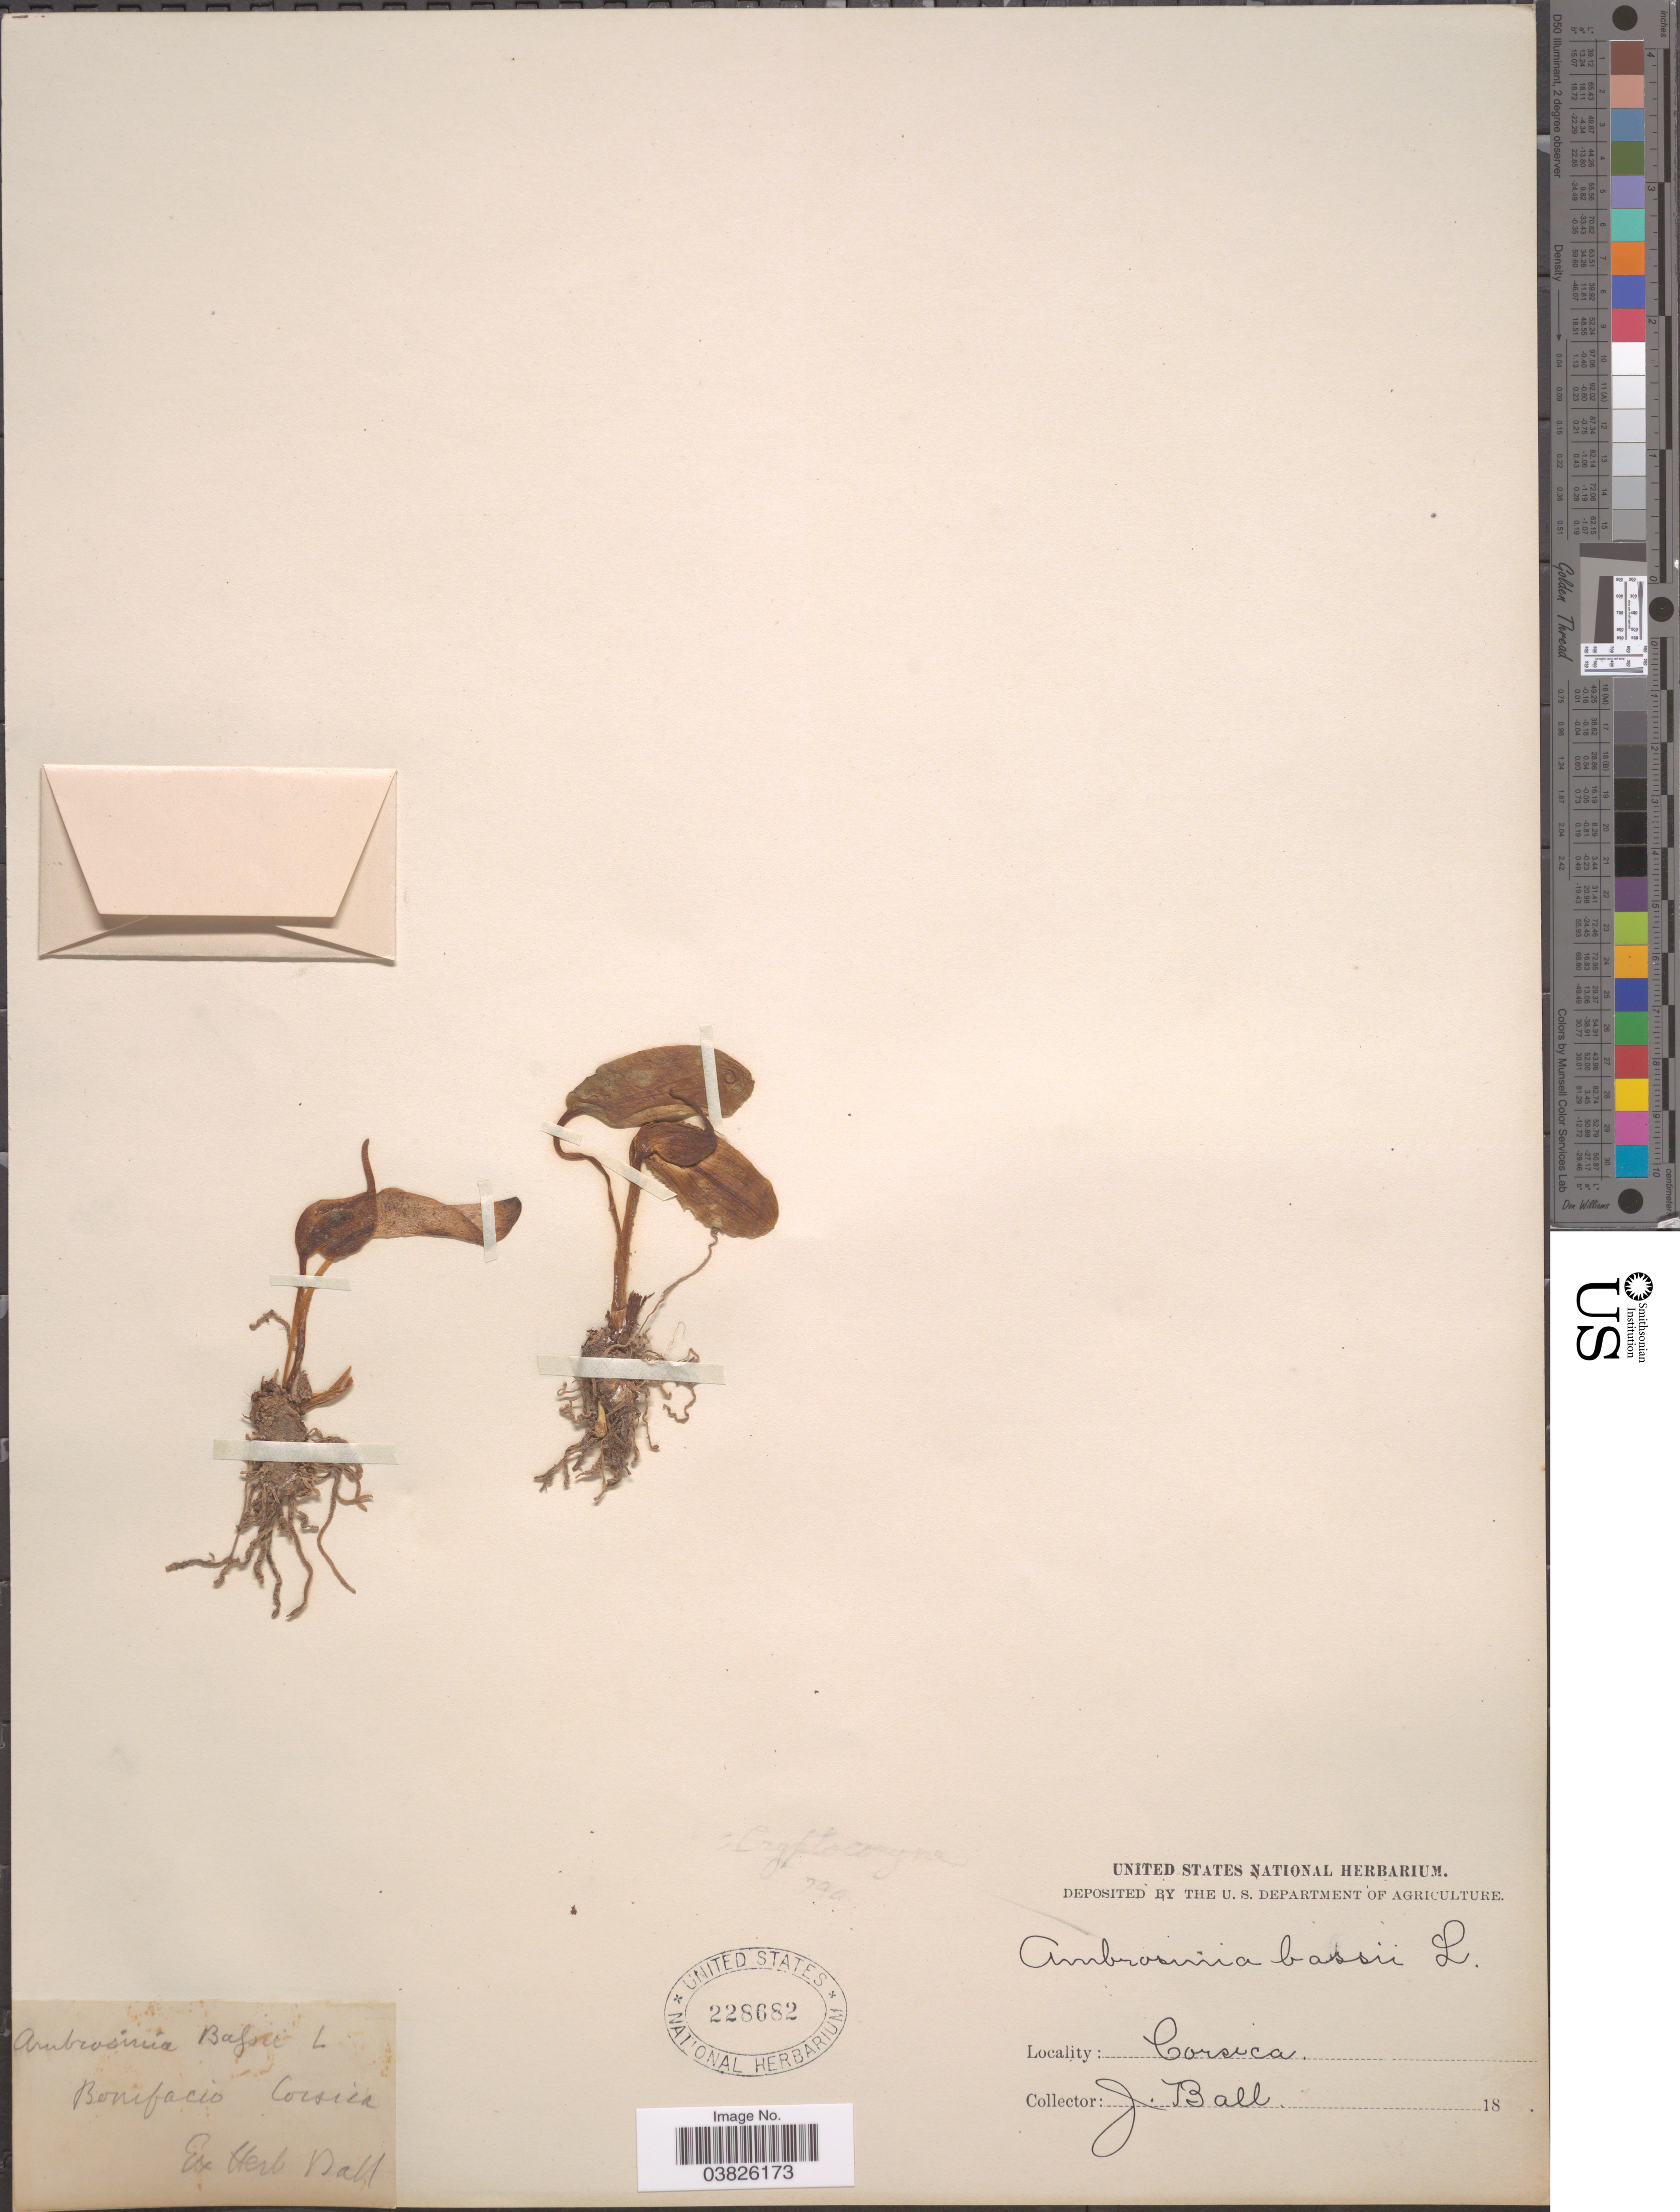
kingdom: Plantae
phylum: Tracheophyta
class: Liliopsida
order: Alismatales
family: Araceae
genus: Ambrosina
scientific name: Ambrosina bassii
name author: L.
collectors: J. Ball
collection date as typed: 18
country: France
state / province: Corsica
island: Corse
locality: Bonifacio.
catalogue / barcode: US 228682